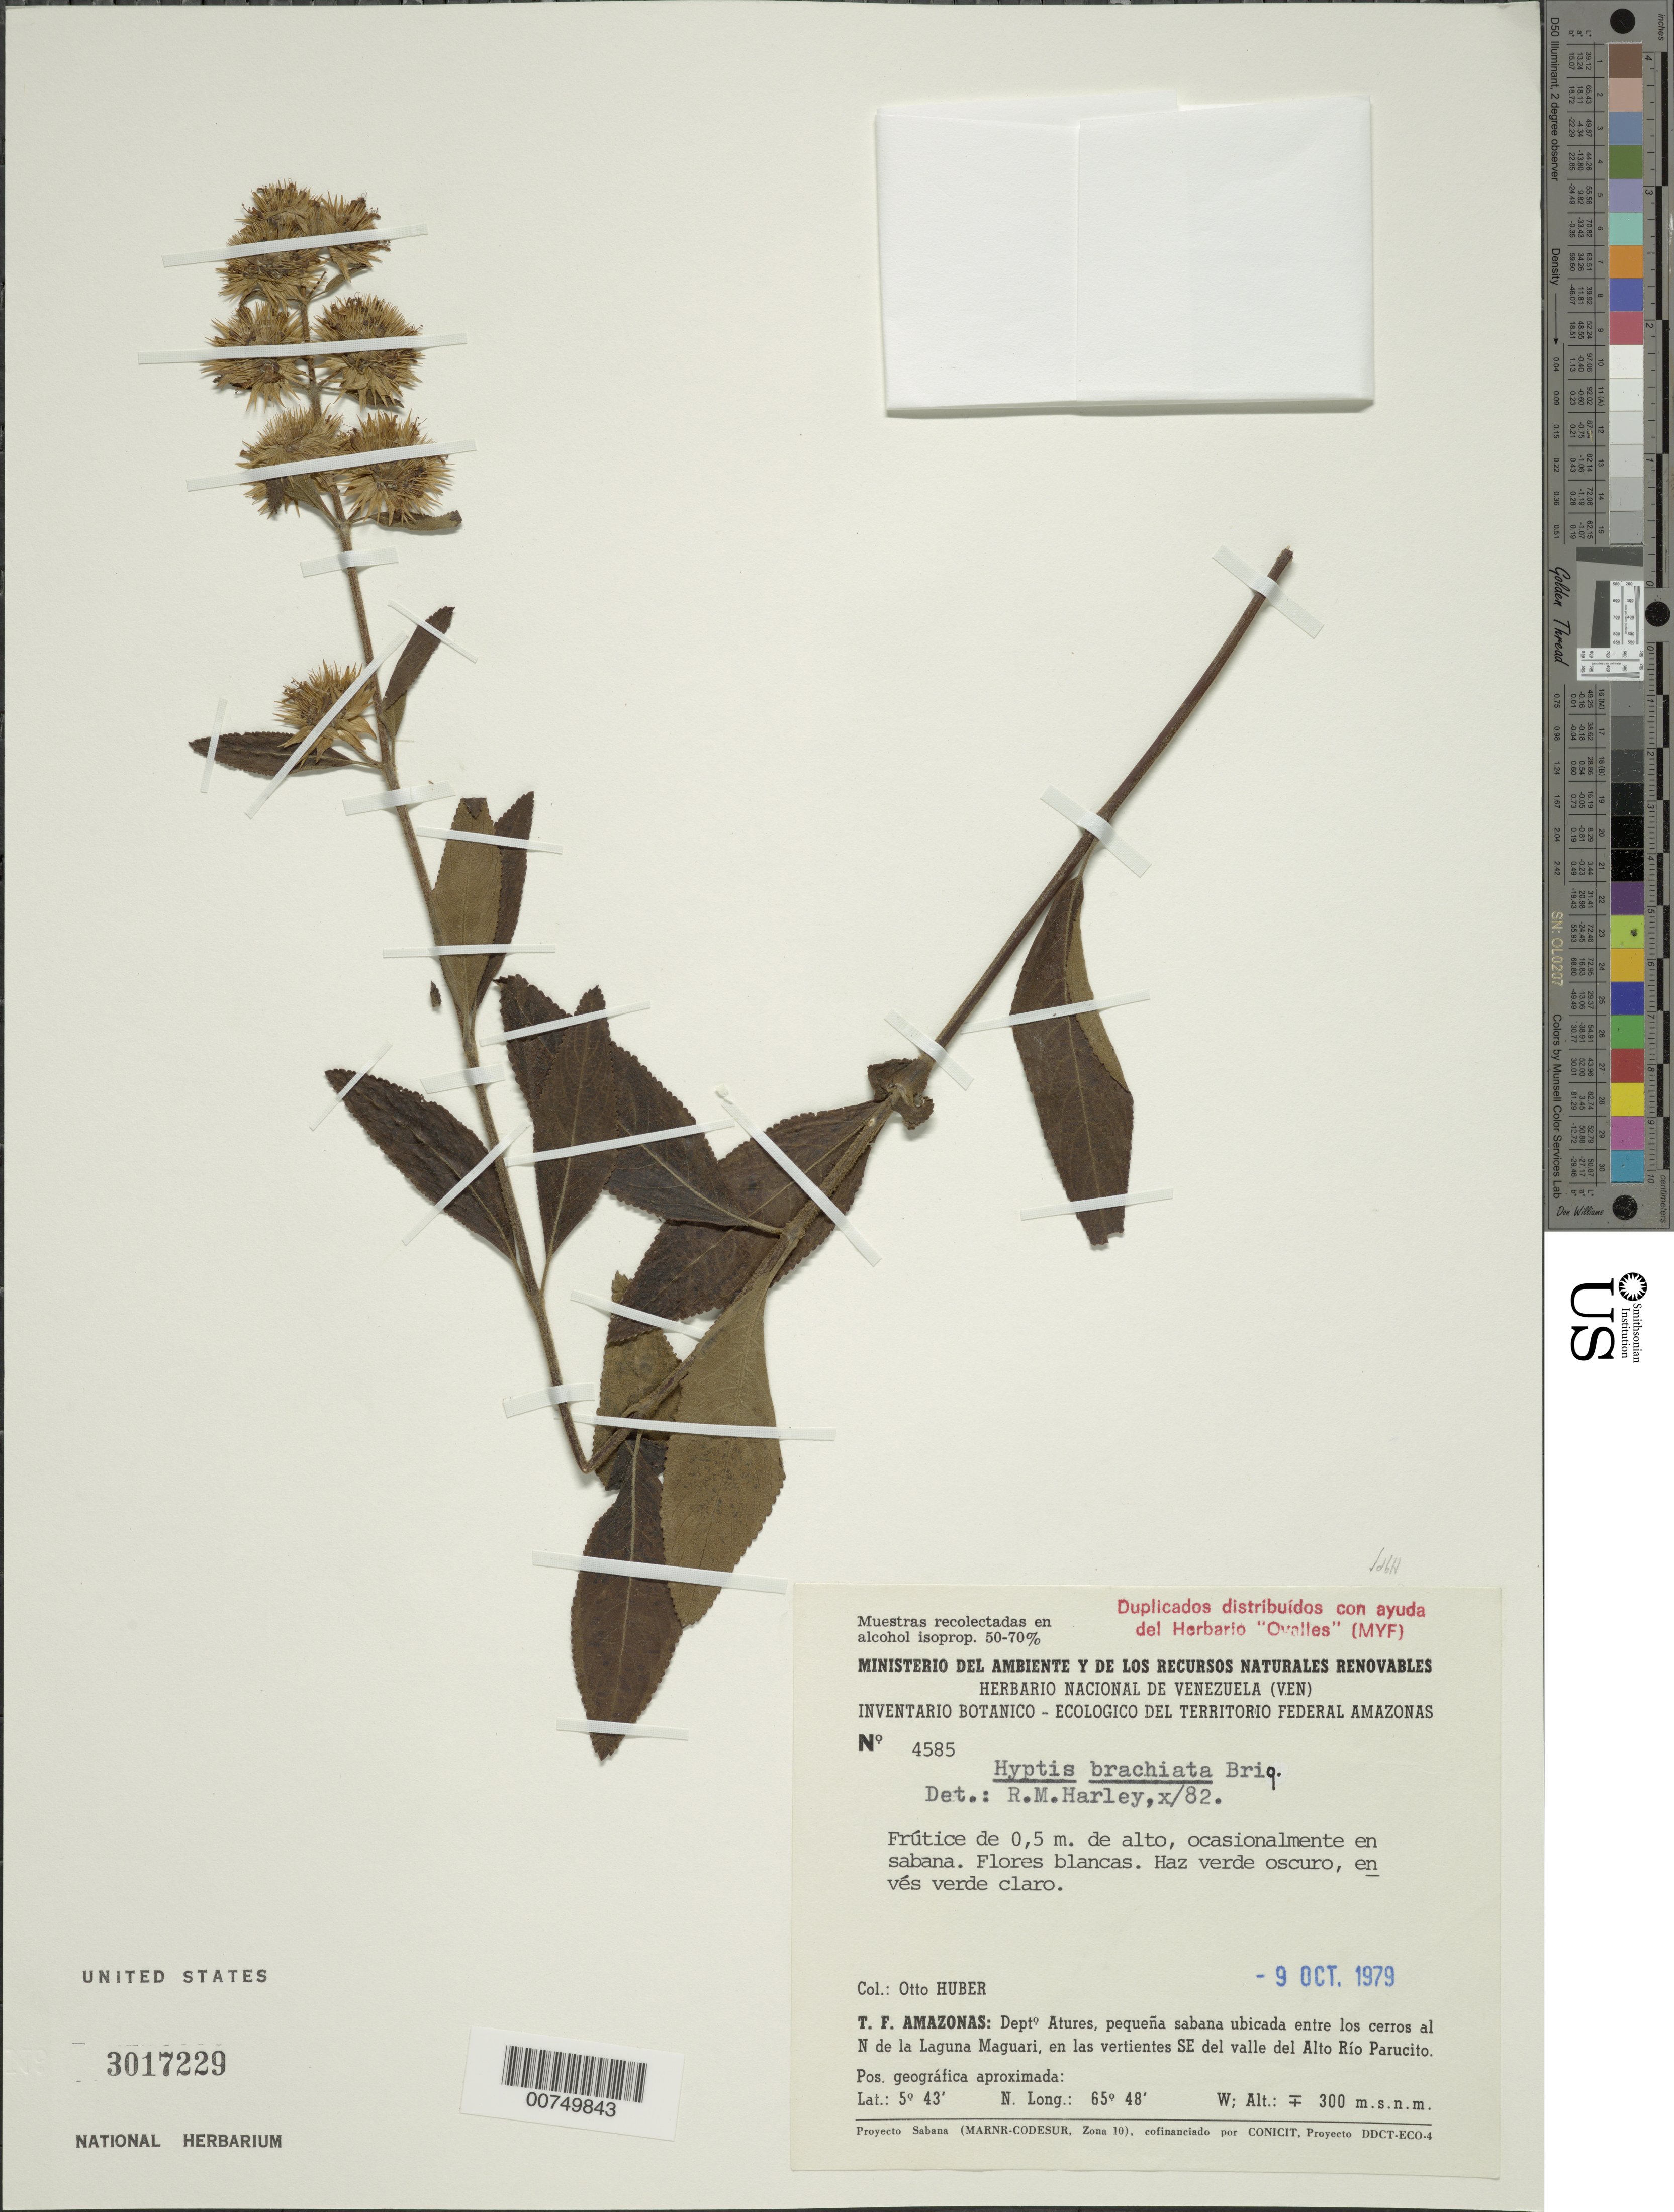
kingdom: Plantae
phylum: Tracheophyta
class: Magnoliopsida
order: Lamiales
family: Lamiaceae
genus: Hyptis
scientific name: Hyptis brachiata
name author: Briq.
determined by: Harley, R. M.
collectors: O. Huber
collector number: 4585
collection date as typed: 9-Oct-79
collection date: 1979-10-09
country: Venezuela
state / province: Amazonas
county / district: Atures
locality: Laguna Maguari, cerro N of, SE of valley of Río Parucito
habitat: Sabana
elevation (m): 300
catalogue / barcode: US 3017229